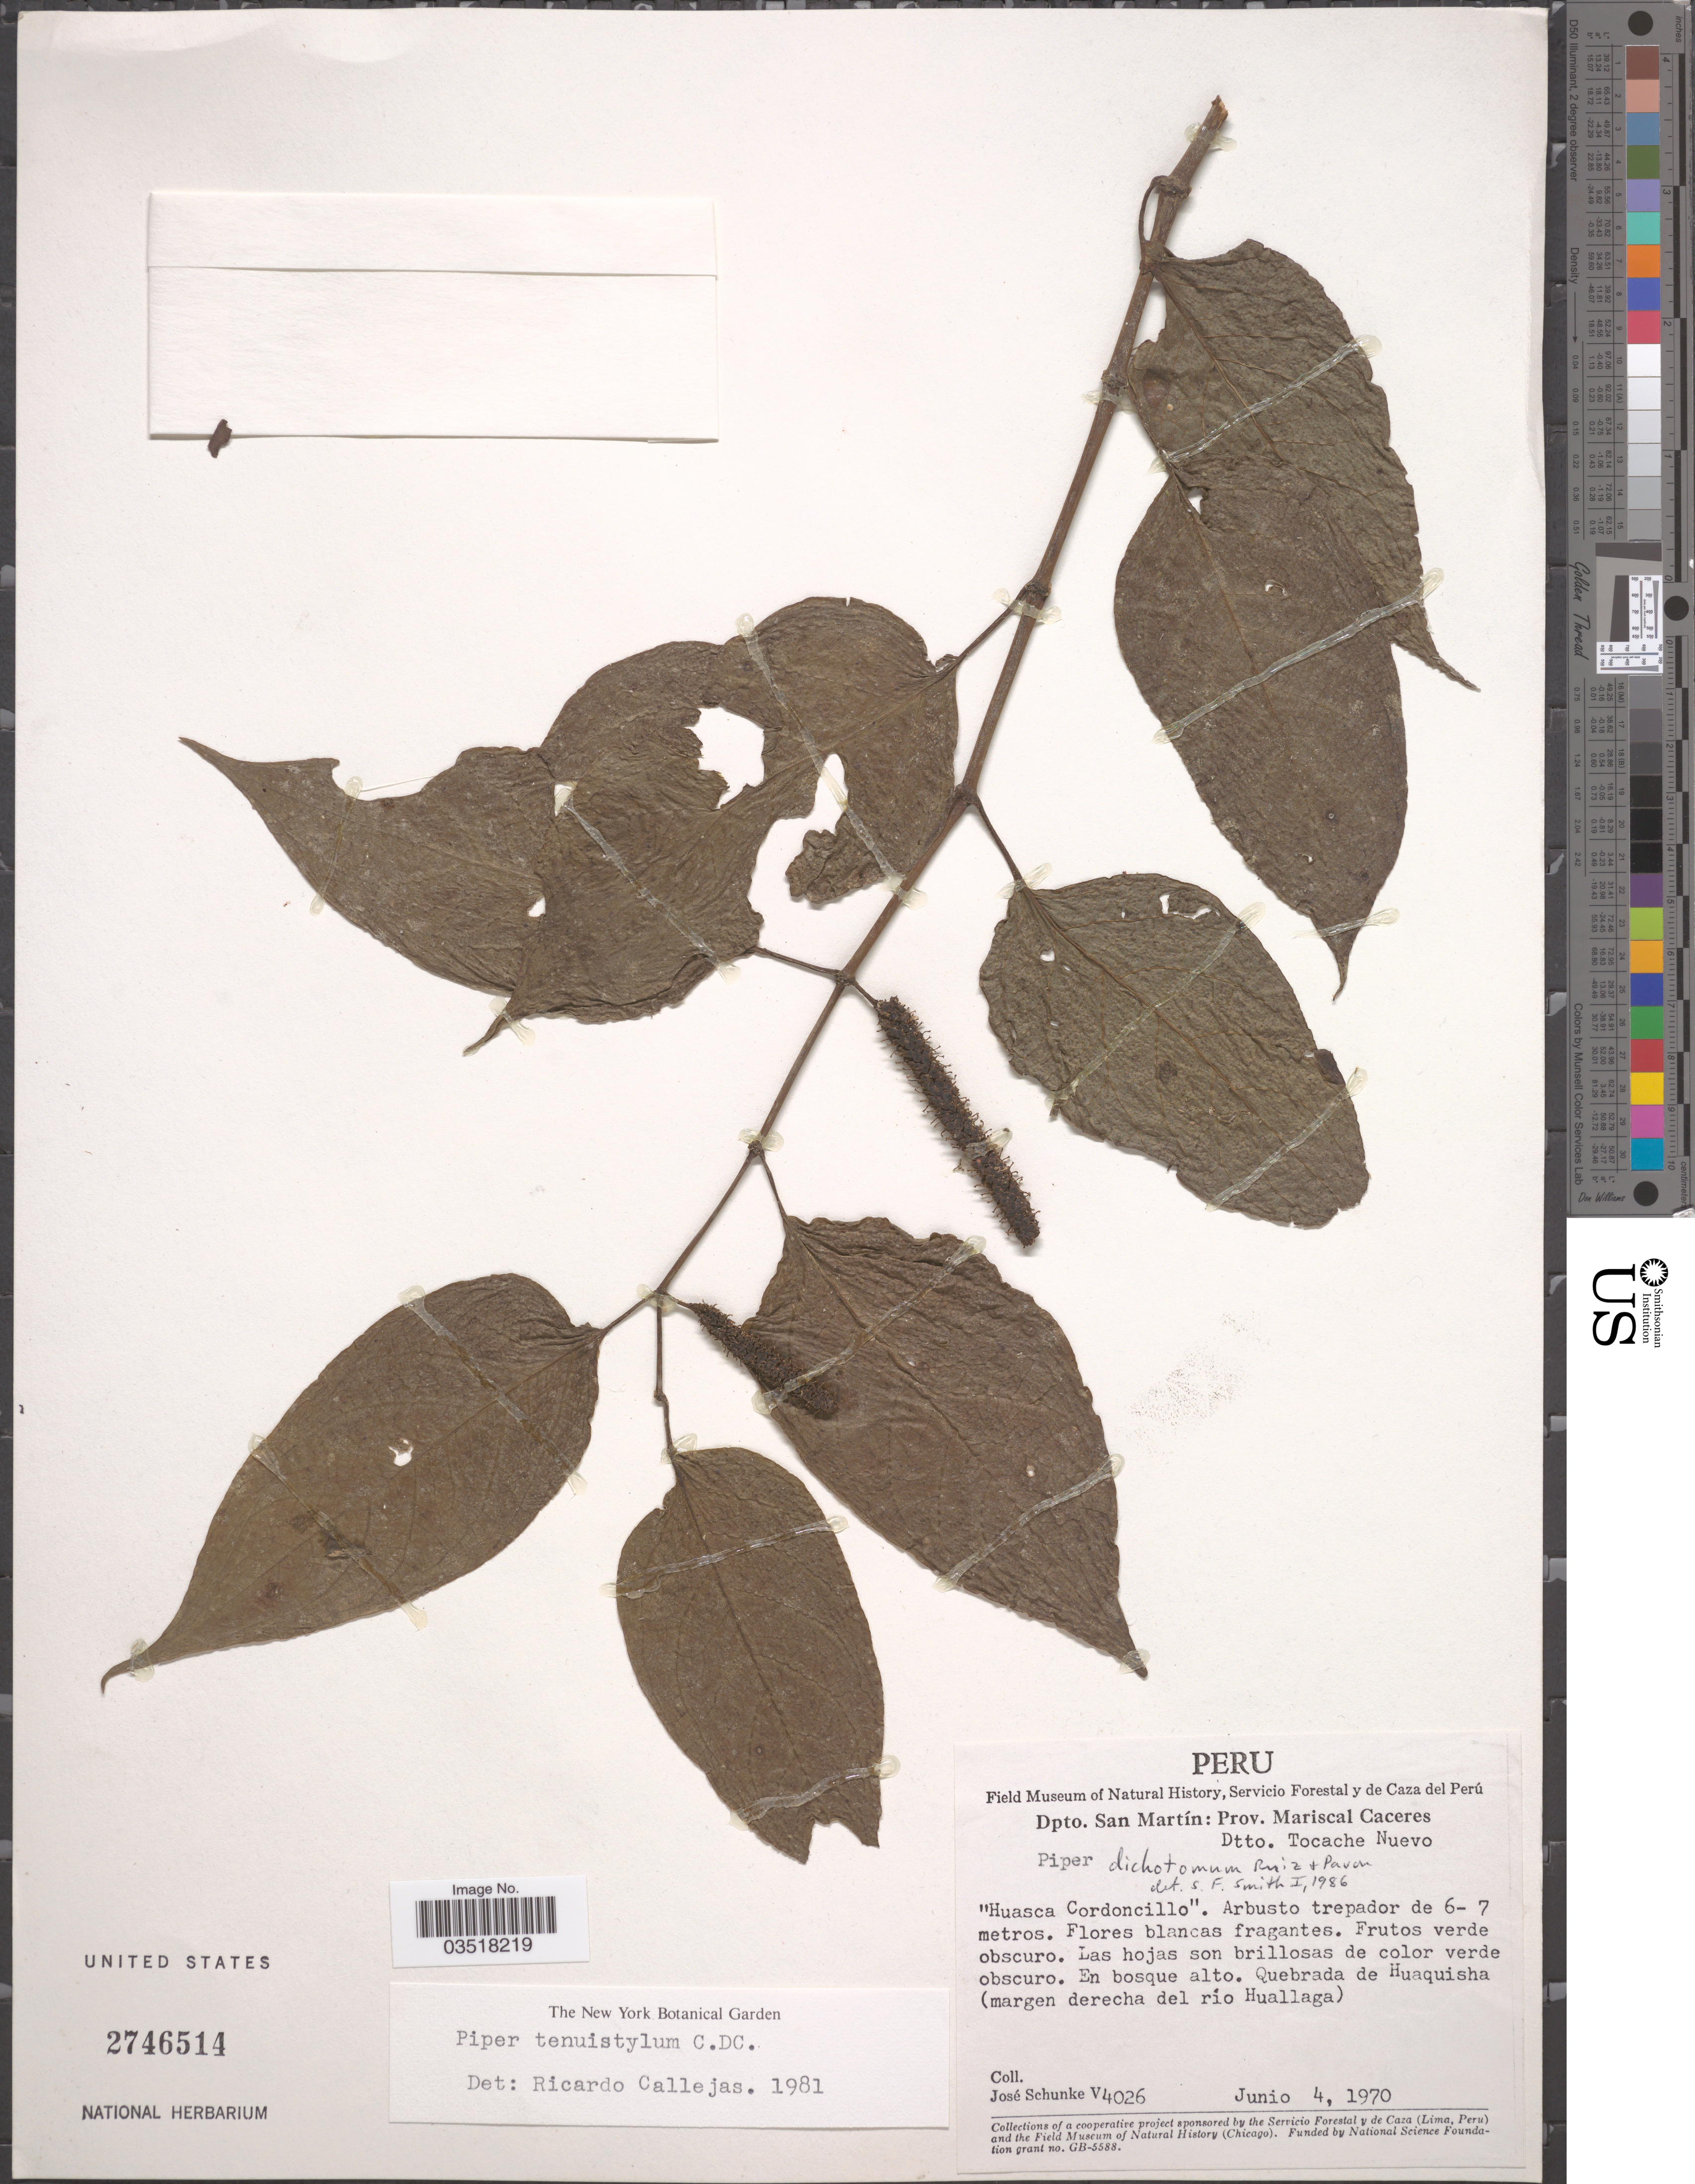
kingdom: Plantae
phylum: Tracheophyta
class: Magnoliopsida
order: Piperales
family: Piperaceae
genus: Piper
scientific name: Piper dichotomum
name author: Ruiz & Pav.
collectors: J. Schunke Vigo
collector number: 4026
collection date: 1970-06-04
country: Peru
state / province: San Martín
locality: Dpto. San Martín: Prov.: Mariscal Caceres. Dtto. Tocache Nuevo. Quebrada de Huaquisha (magren derecha del rio Huallaga).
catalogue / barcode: US 2746514